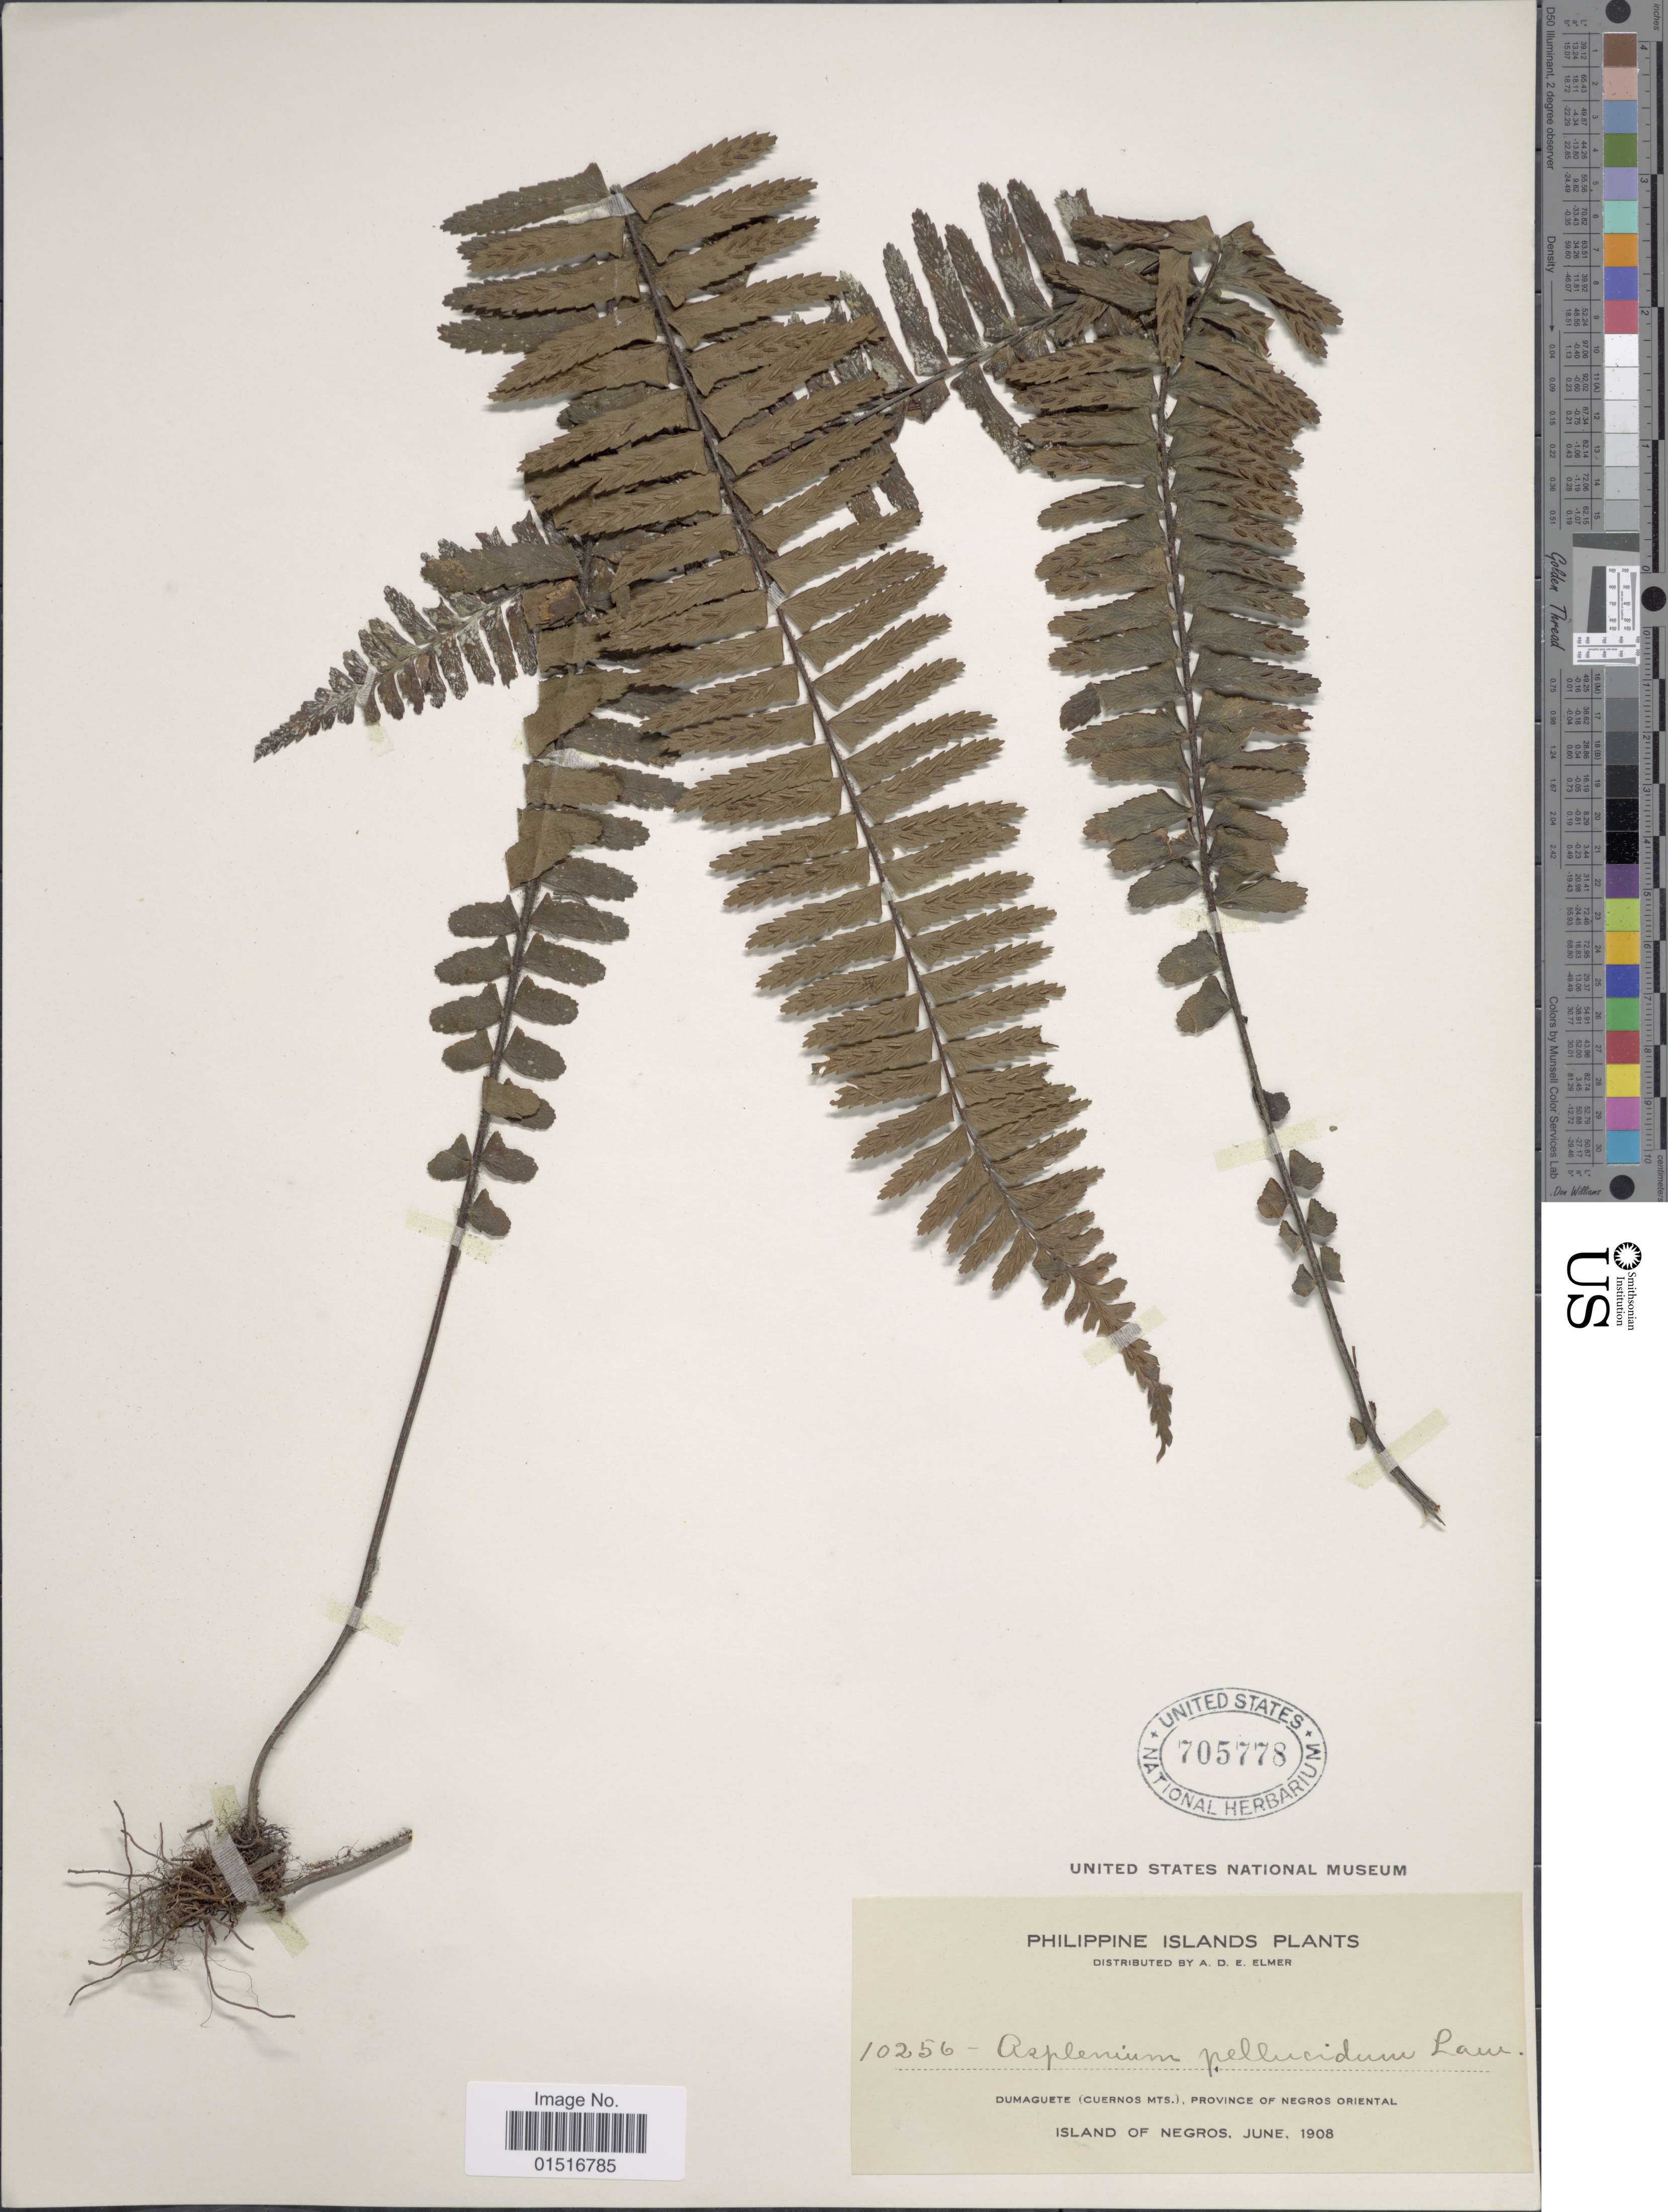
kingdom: Plantae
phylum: Tracheophyta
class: Polypodiopsida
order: Polypodiales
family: Aspleniaceae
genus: Asplenium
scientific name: Asplenium pellucidum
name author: Lam.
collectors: A. D. E. Elmer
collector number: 10256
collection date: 1908-06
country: Philippines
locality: Dumaguete (Cuernos Mts.), Province of Negros Oriental. Island of Negros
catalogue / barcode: US 705778